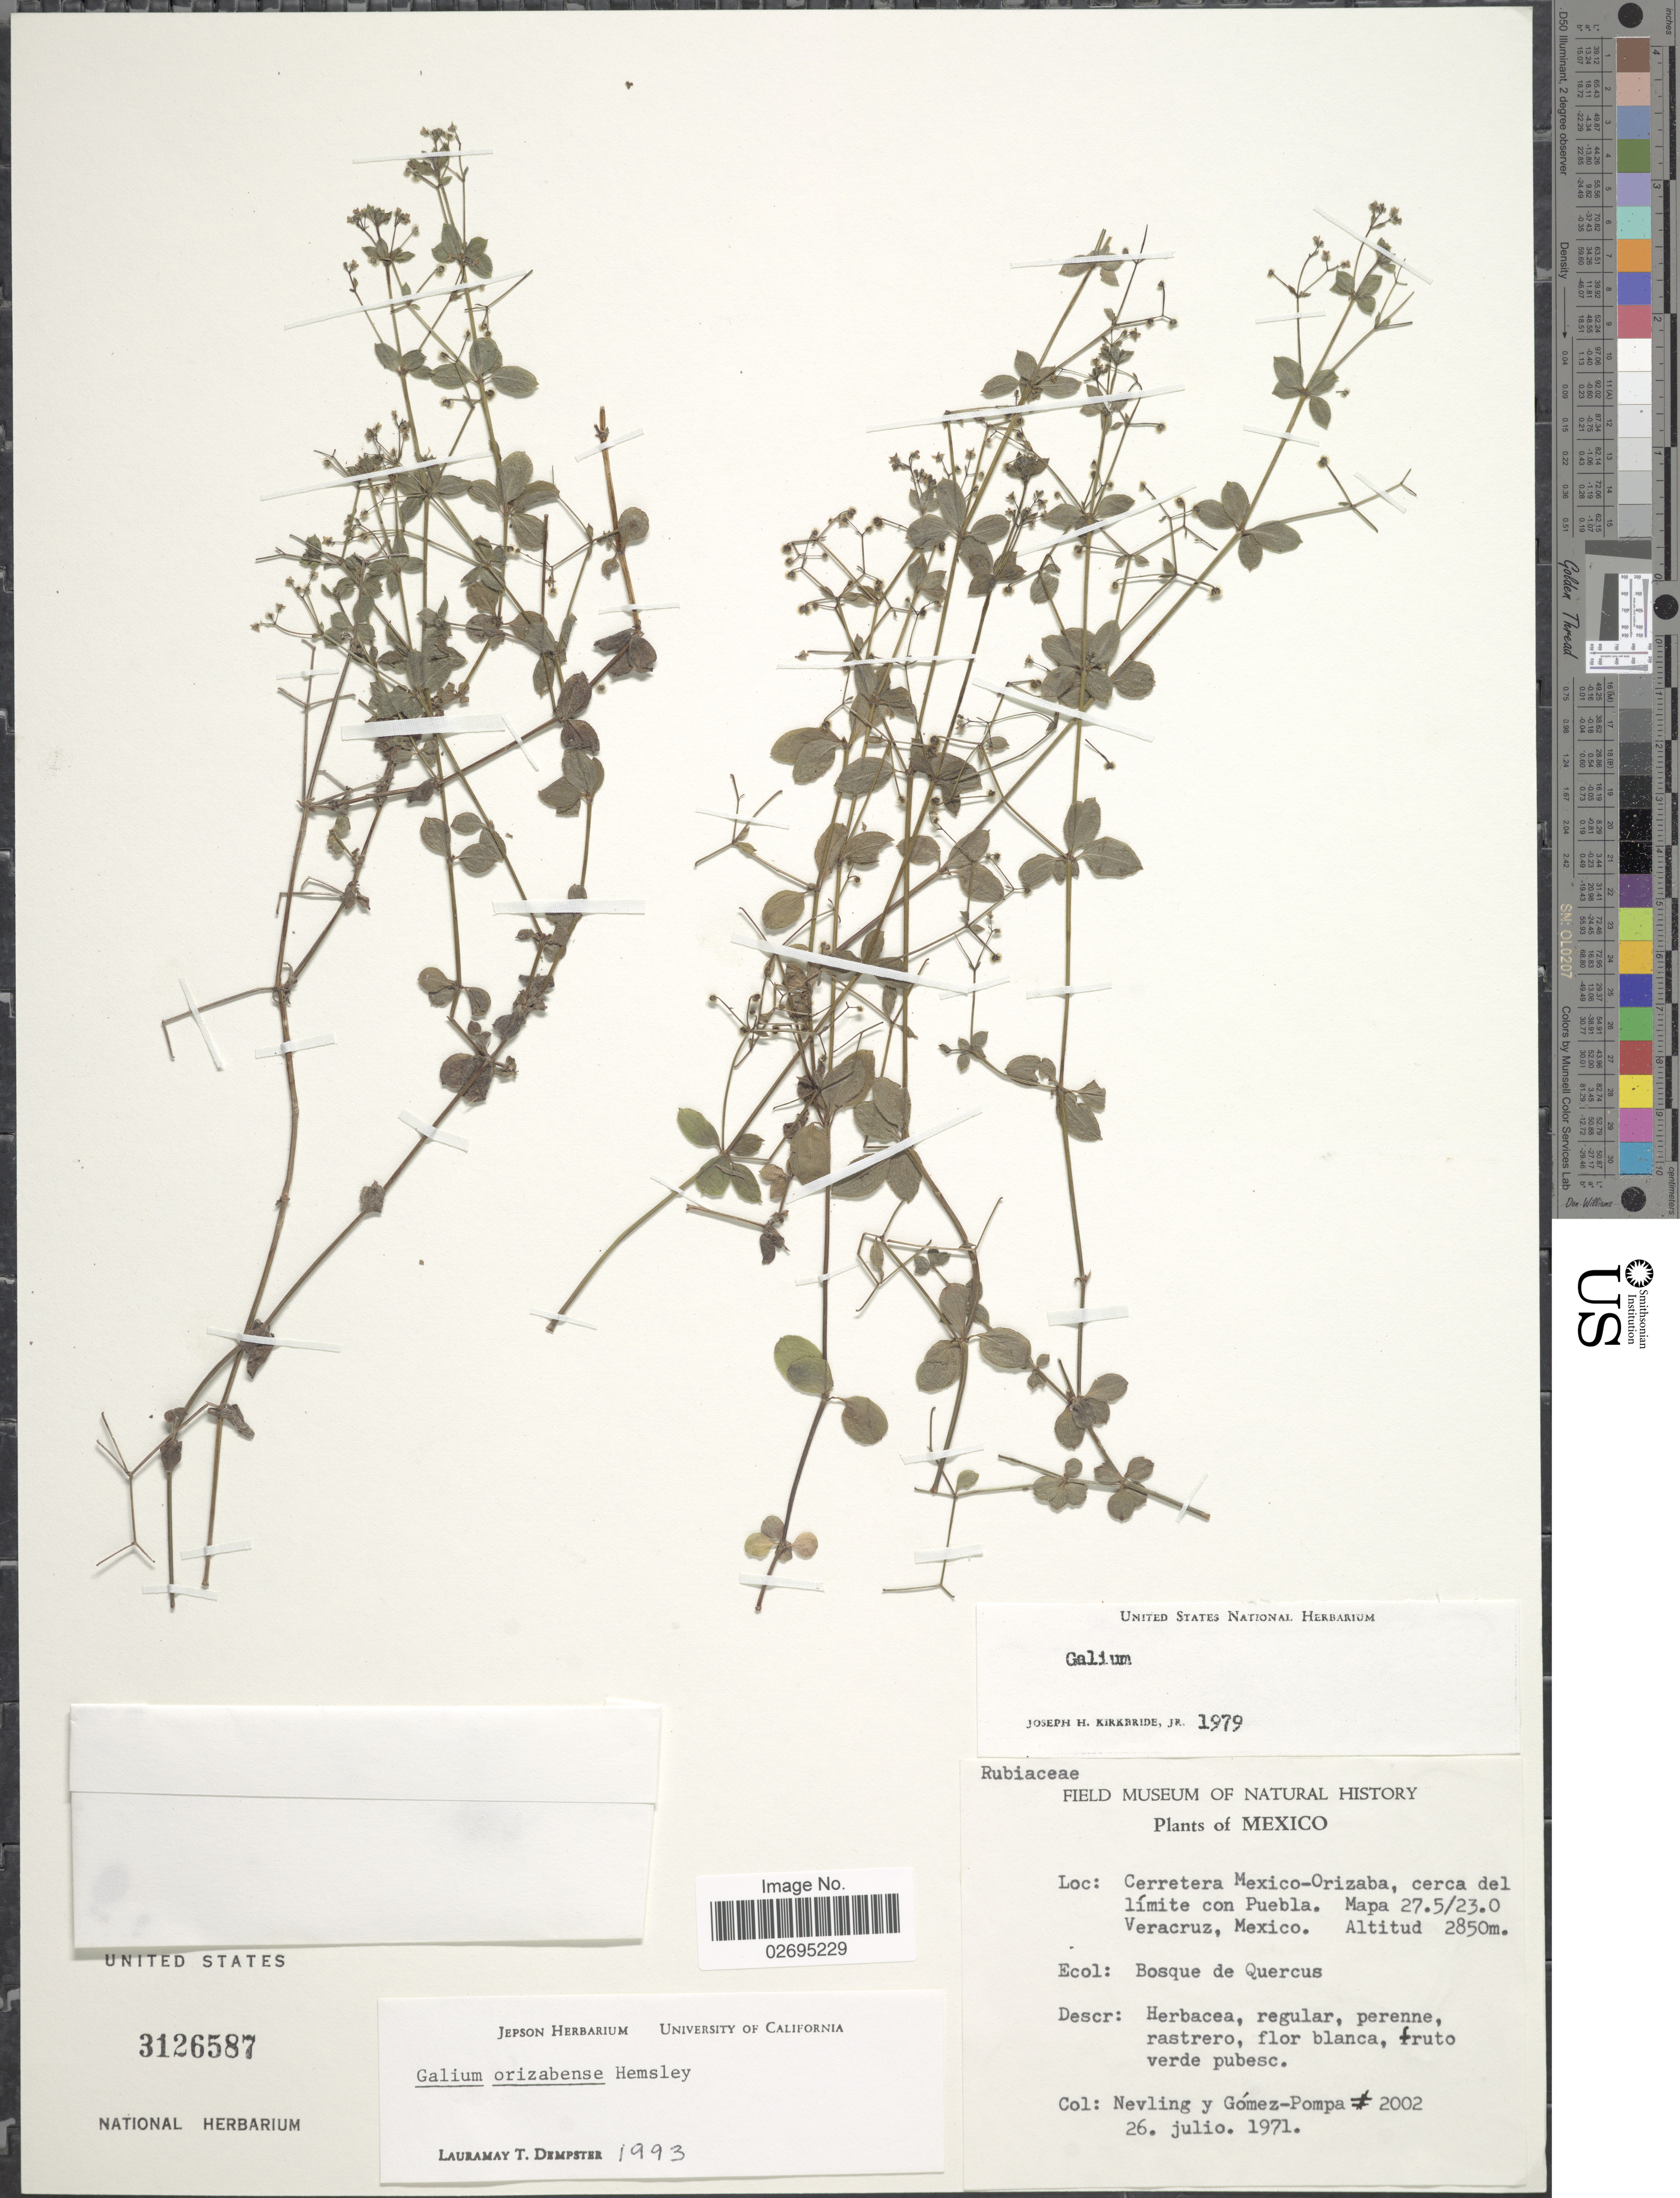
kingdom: Plantae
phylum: Tracheophyta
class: Magnoliopsida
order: Gentianales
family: Rubiaceae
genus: Galium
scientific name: Galium orizabense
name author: Hemsl.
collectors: Nevling & Gomez-Pompa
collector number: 2002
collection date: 1971-07-26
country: Mexico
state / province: Veracruz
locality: Cerretera Mexico-Orizaba, cerca del límite con Puebla. Mapa 27.5/23.0. Veracruz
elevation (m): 2850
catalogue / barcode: US 3126587